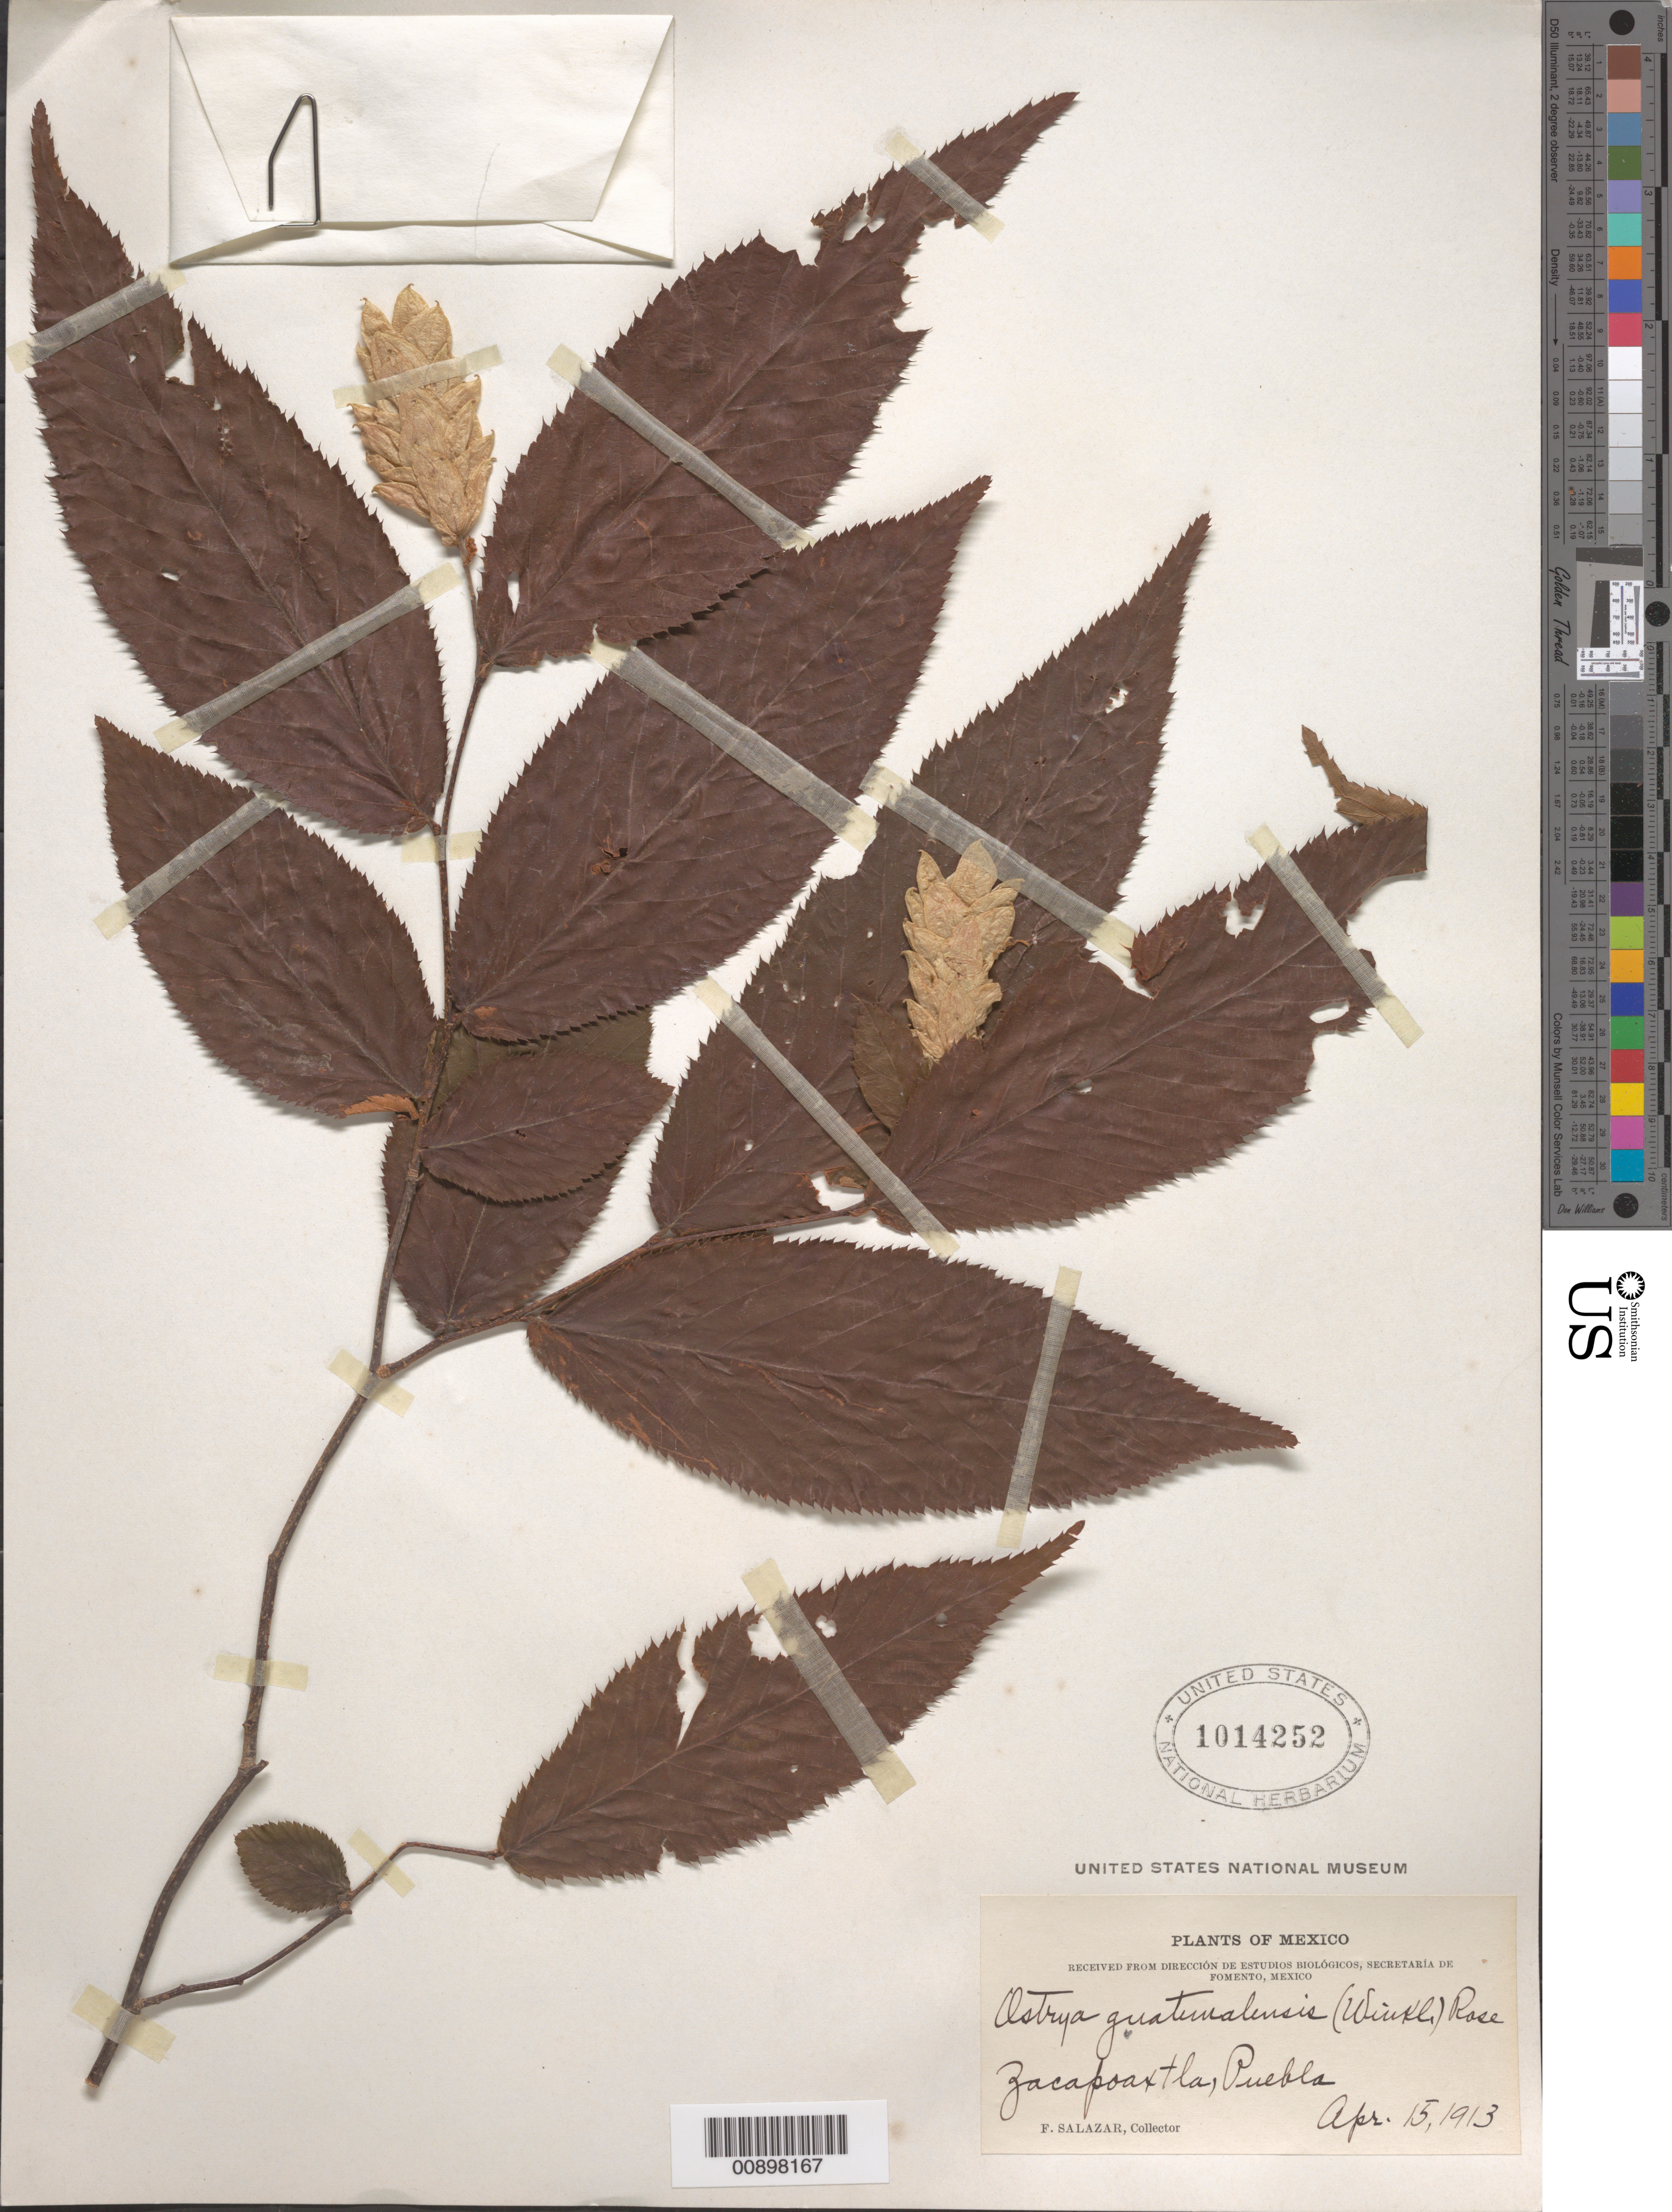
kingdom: Plantae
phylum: Tracheophyta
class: Magnoliopsida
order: Fagales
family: Betulaceae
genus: Ostrya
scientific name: Ostrya guatemalensis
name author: (H.J.P. Winkl.) Rose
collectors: F. Salazar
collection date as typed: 15 Apr 1913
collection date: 1913-04-15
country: Mexico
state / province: Puebla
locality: Zacapoaxtla, Puebla.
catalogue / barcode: US 1014252